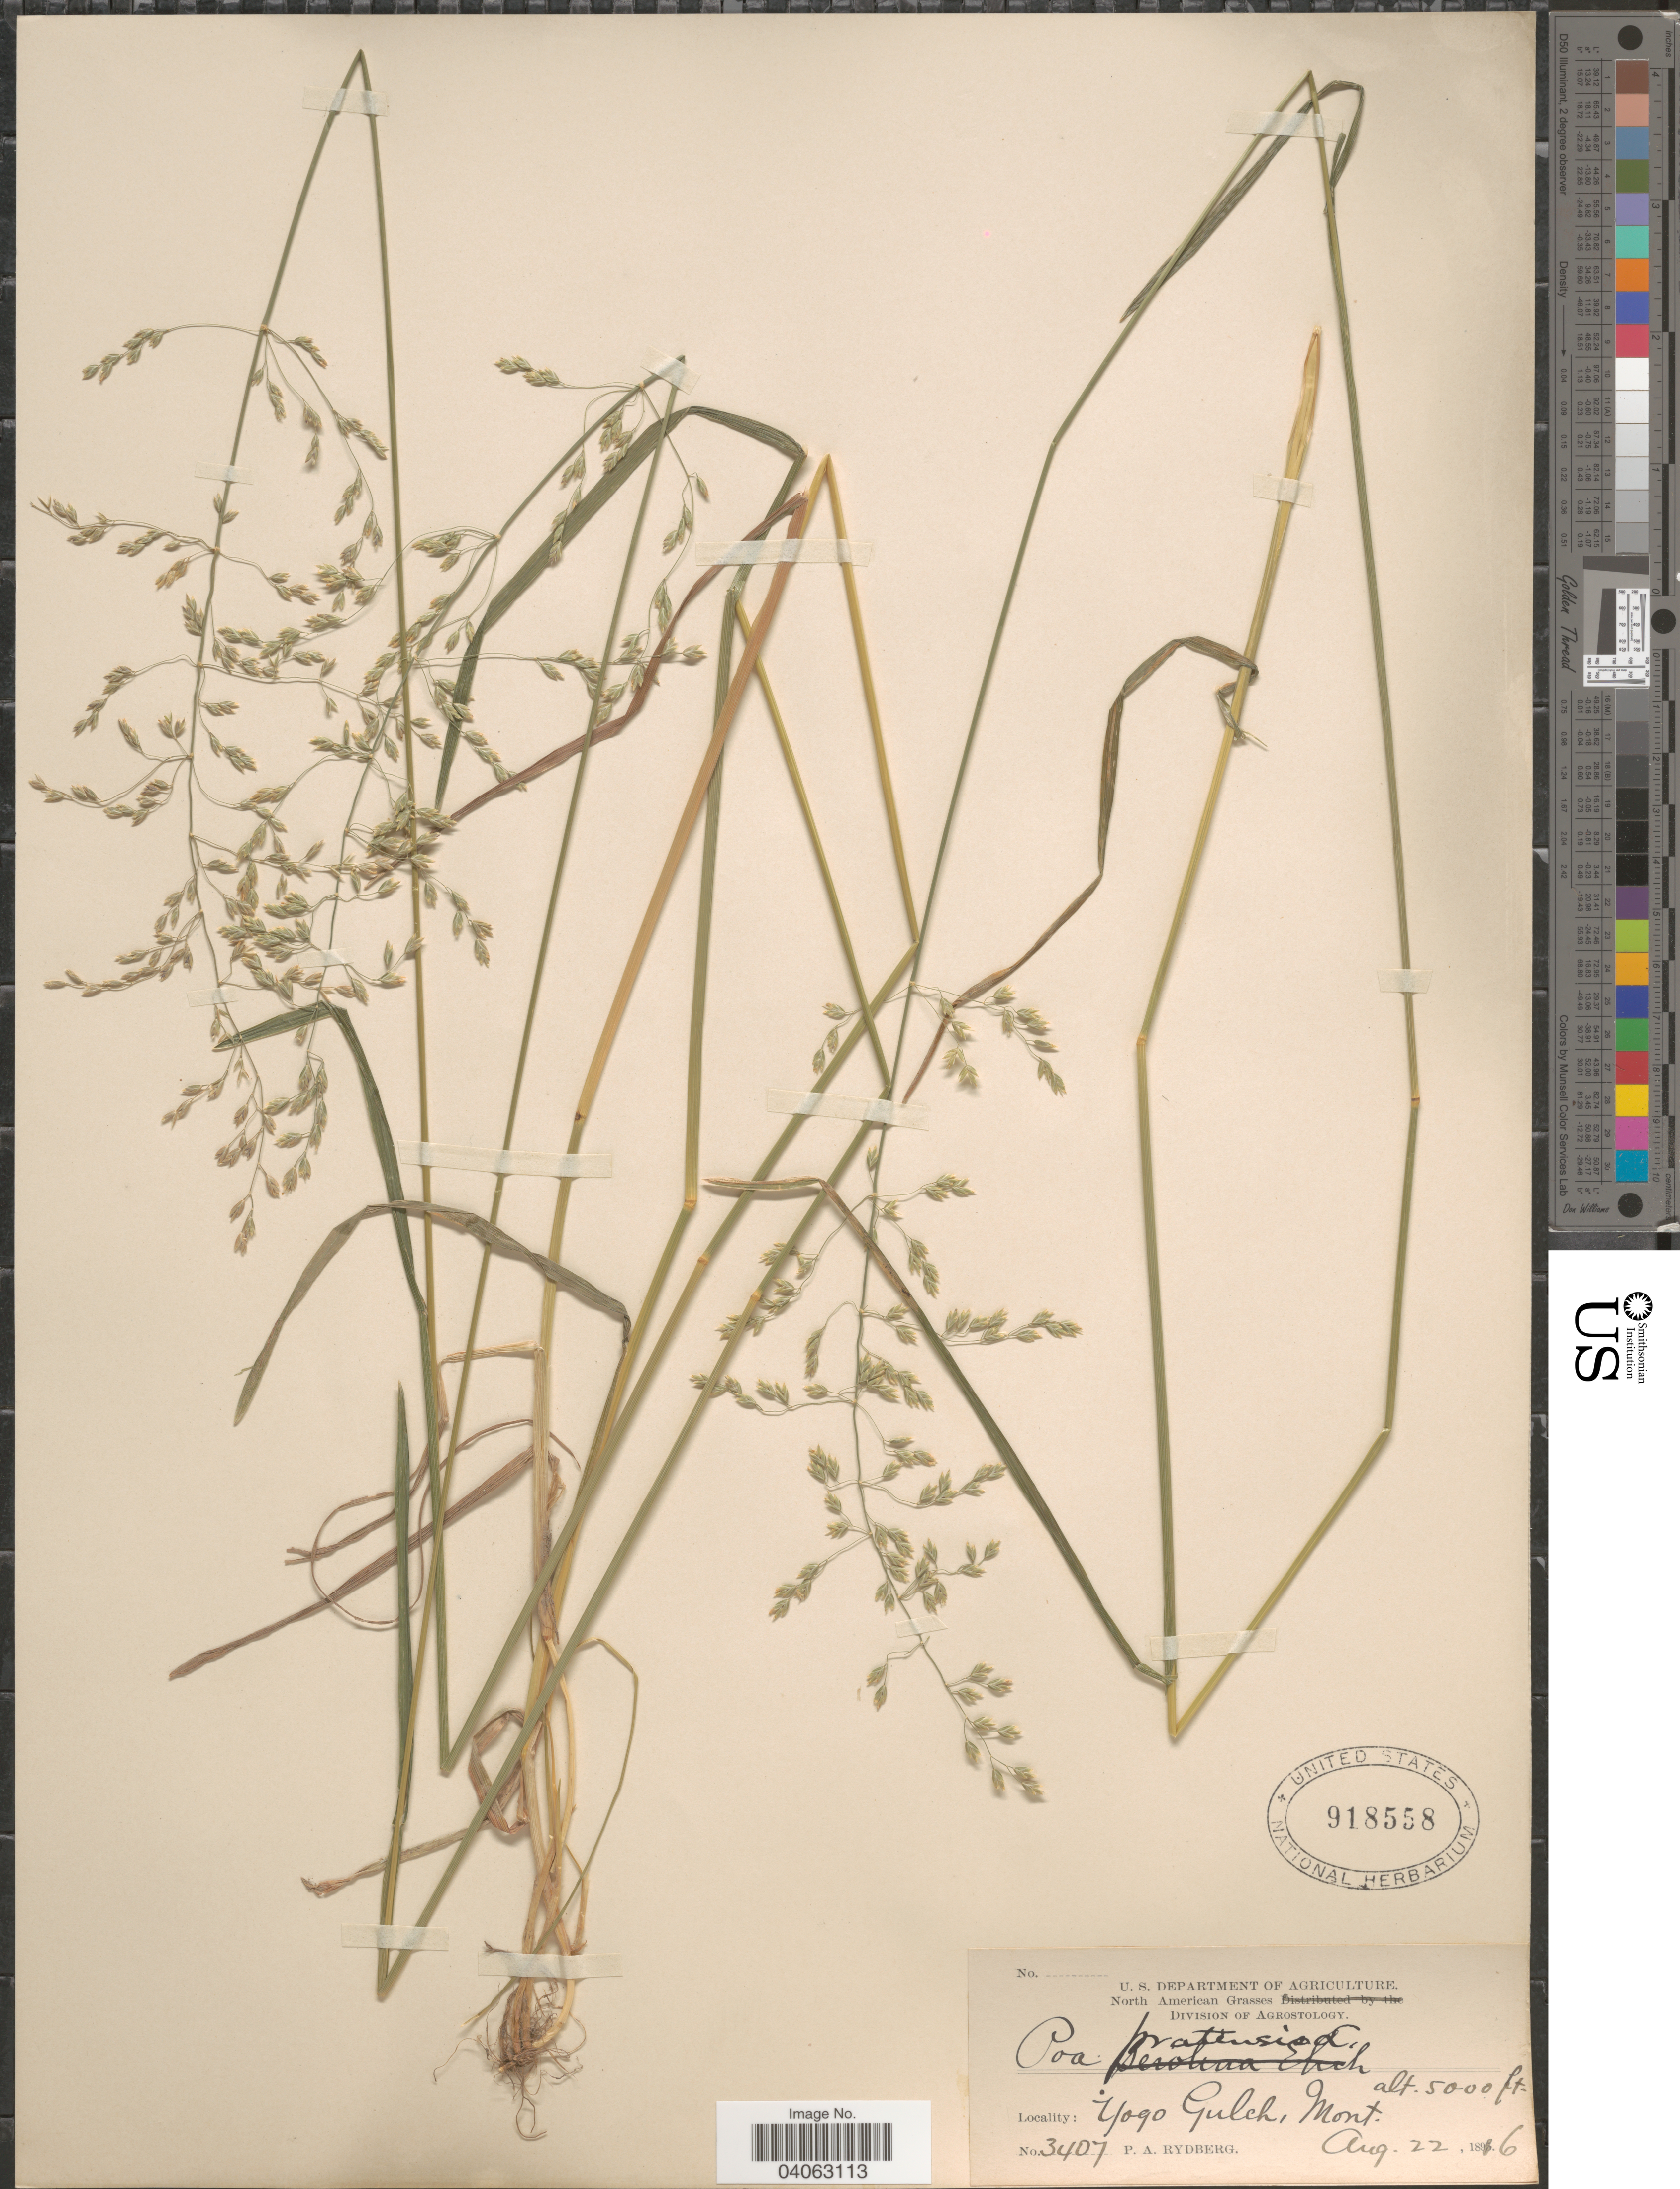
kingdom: Plantae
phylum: Tracheophyta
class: Liliopsida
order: Poales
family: Poaceae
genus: Poa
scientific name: Poa pratensis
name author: L.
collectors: P. A. Rydberg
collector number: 3407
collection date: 1896-08-22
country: United States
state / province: Montana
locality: Yogo Gulch.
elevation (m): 1524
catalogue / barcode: US 918558